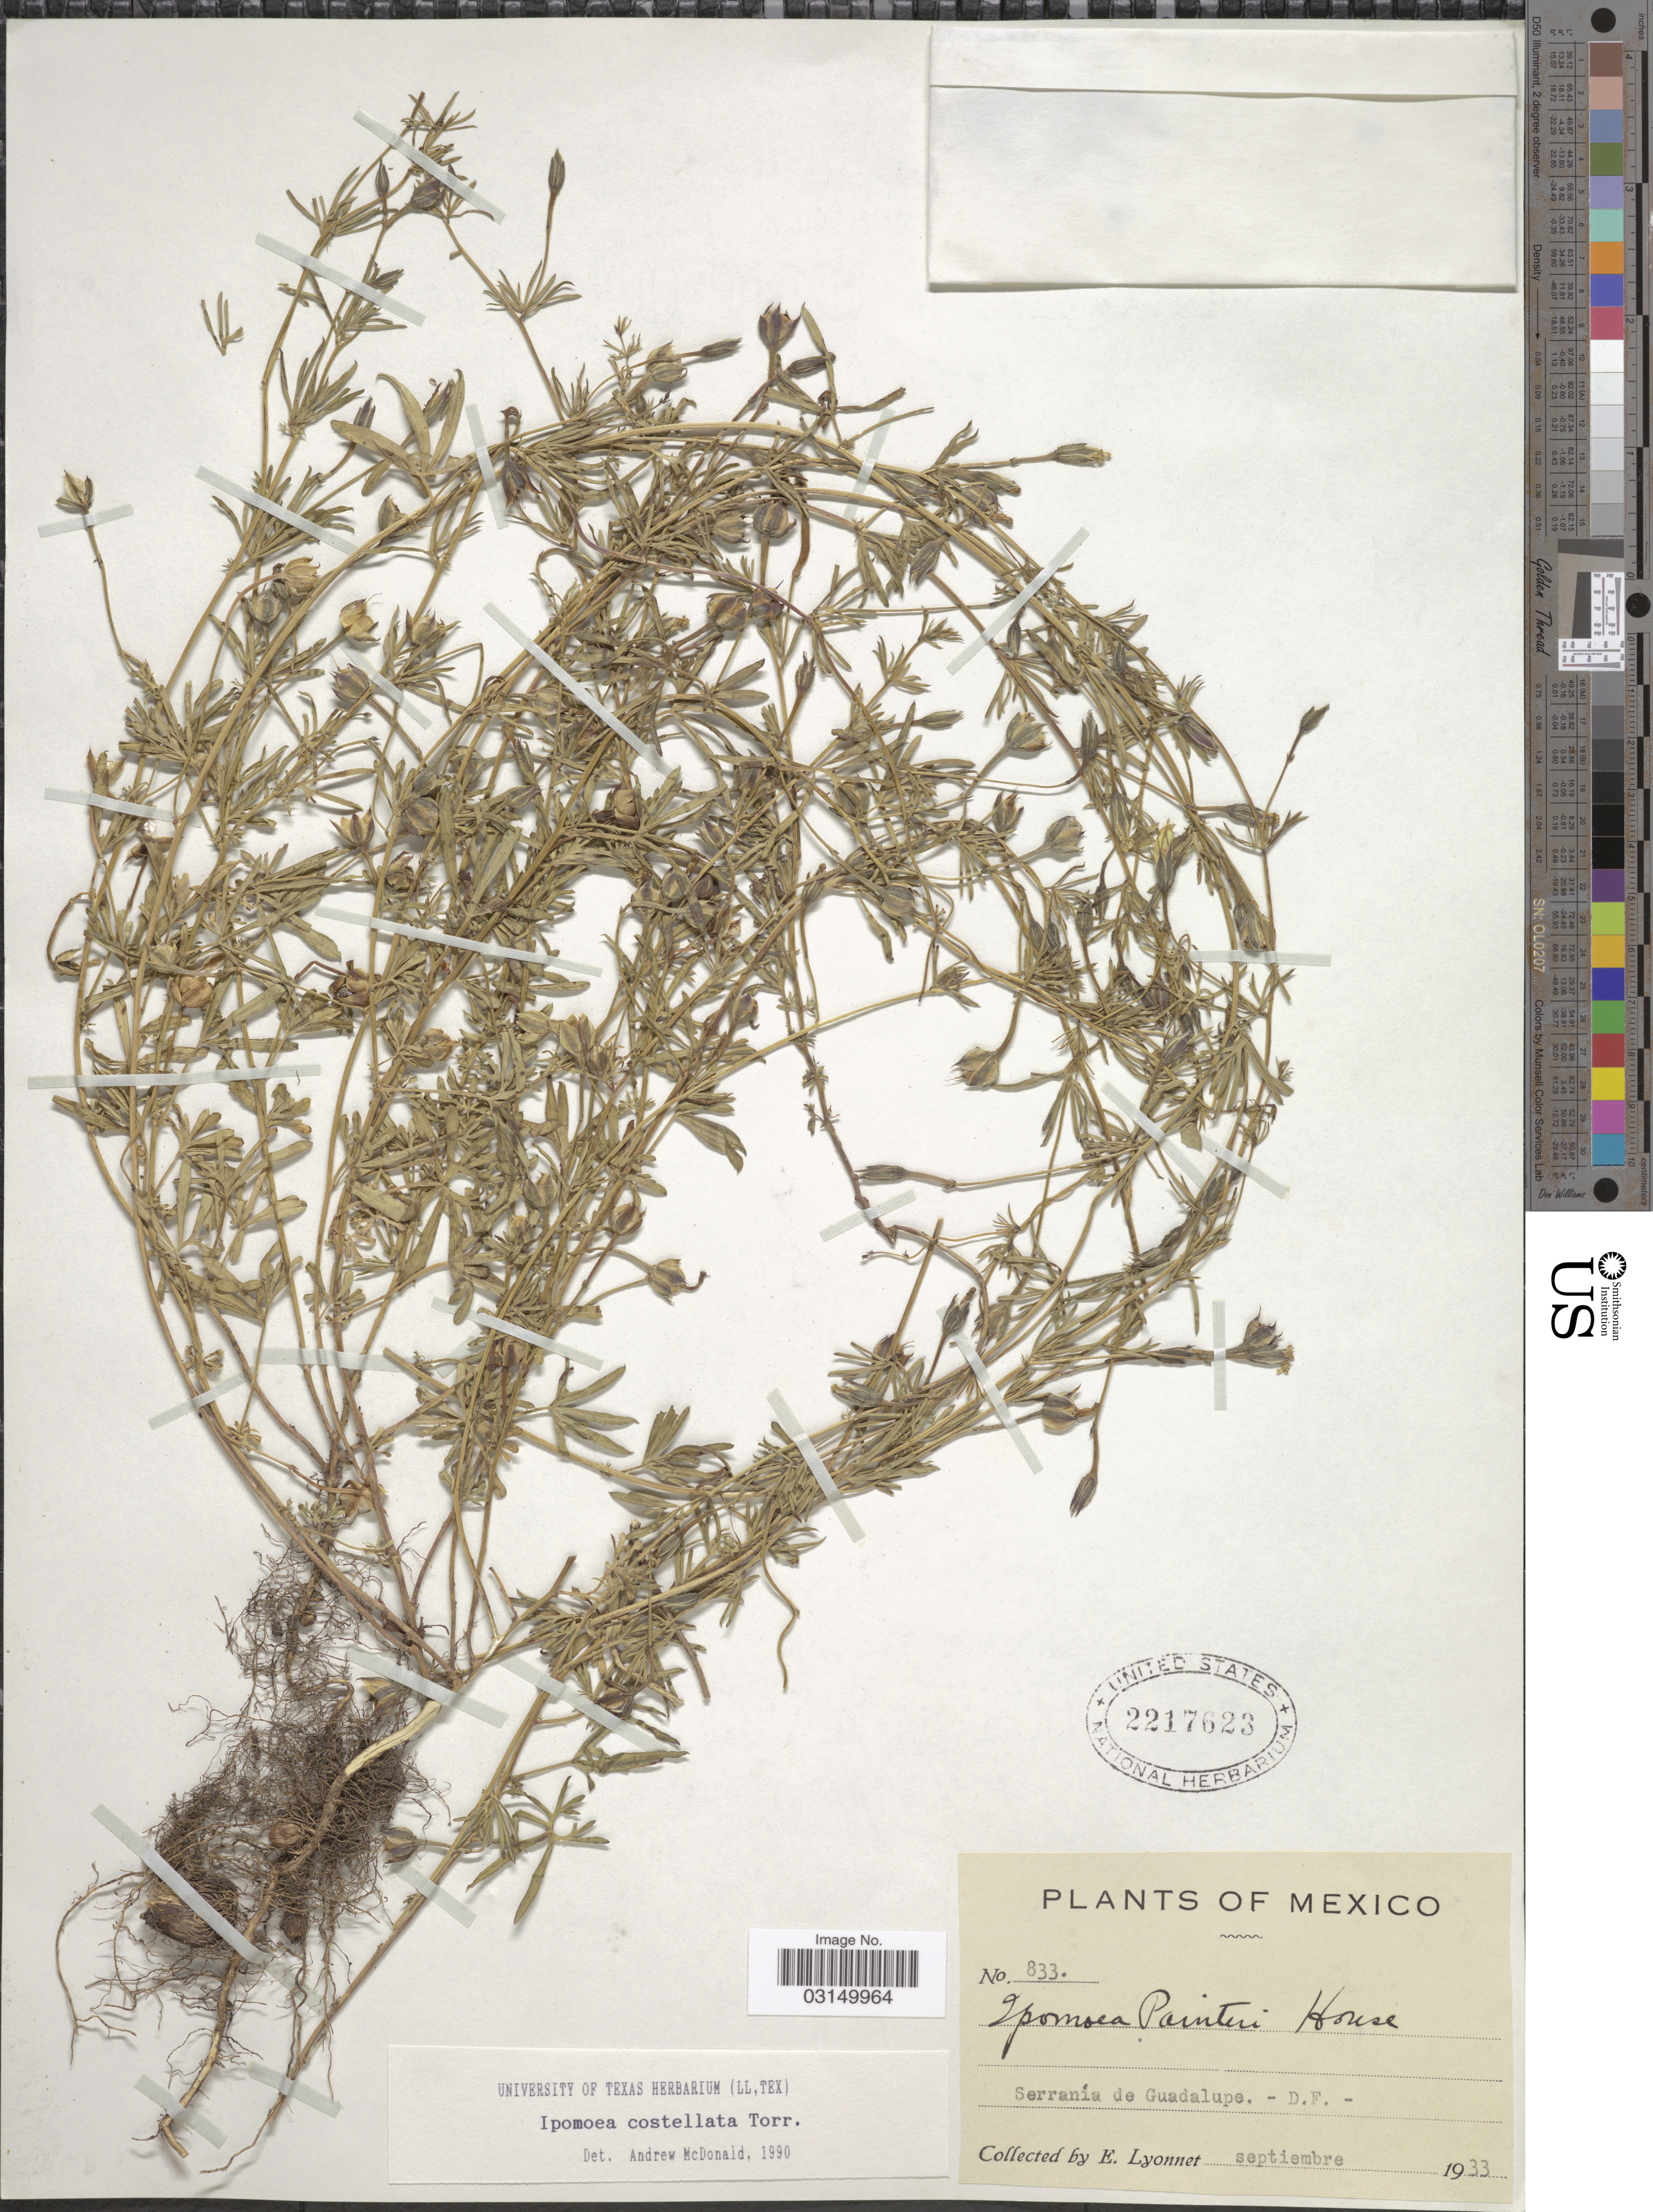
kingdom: Plantae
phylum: Tracheophyta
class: Magnoliopsida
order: Solanales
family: Convolvulaceae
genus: Ipomoea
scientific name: Ipomoea costellata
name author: Torr.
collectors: E. Lyonnet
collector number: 833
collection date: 1933-09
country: Mexico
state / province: Distrito Federal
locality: Serranía de Guadalupe. - D.F.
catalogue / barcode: US 2217623